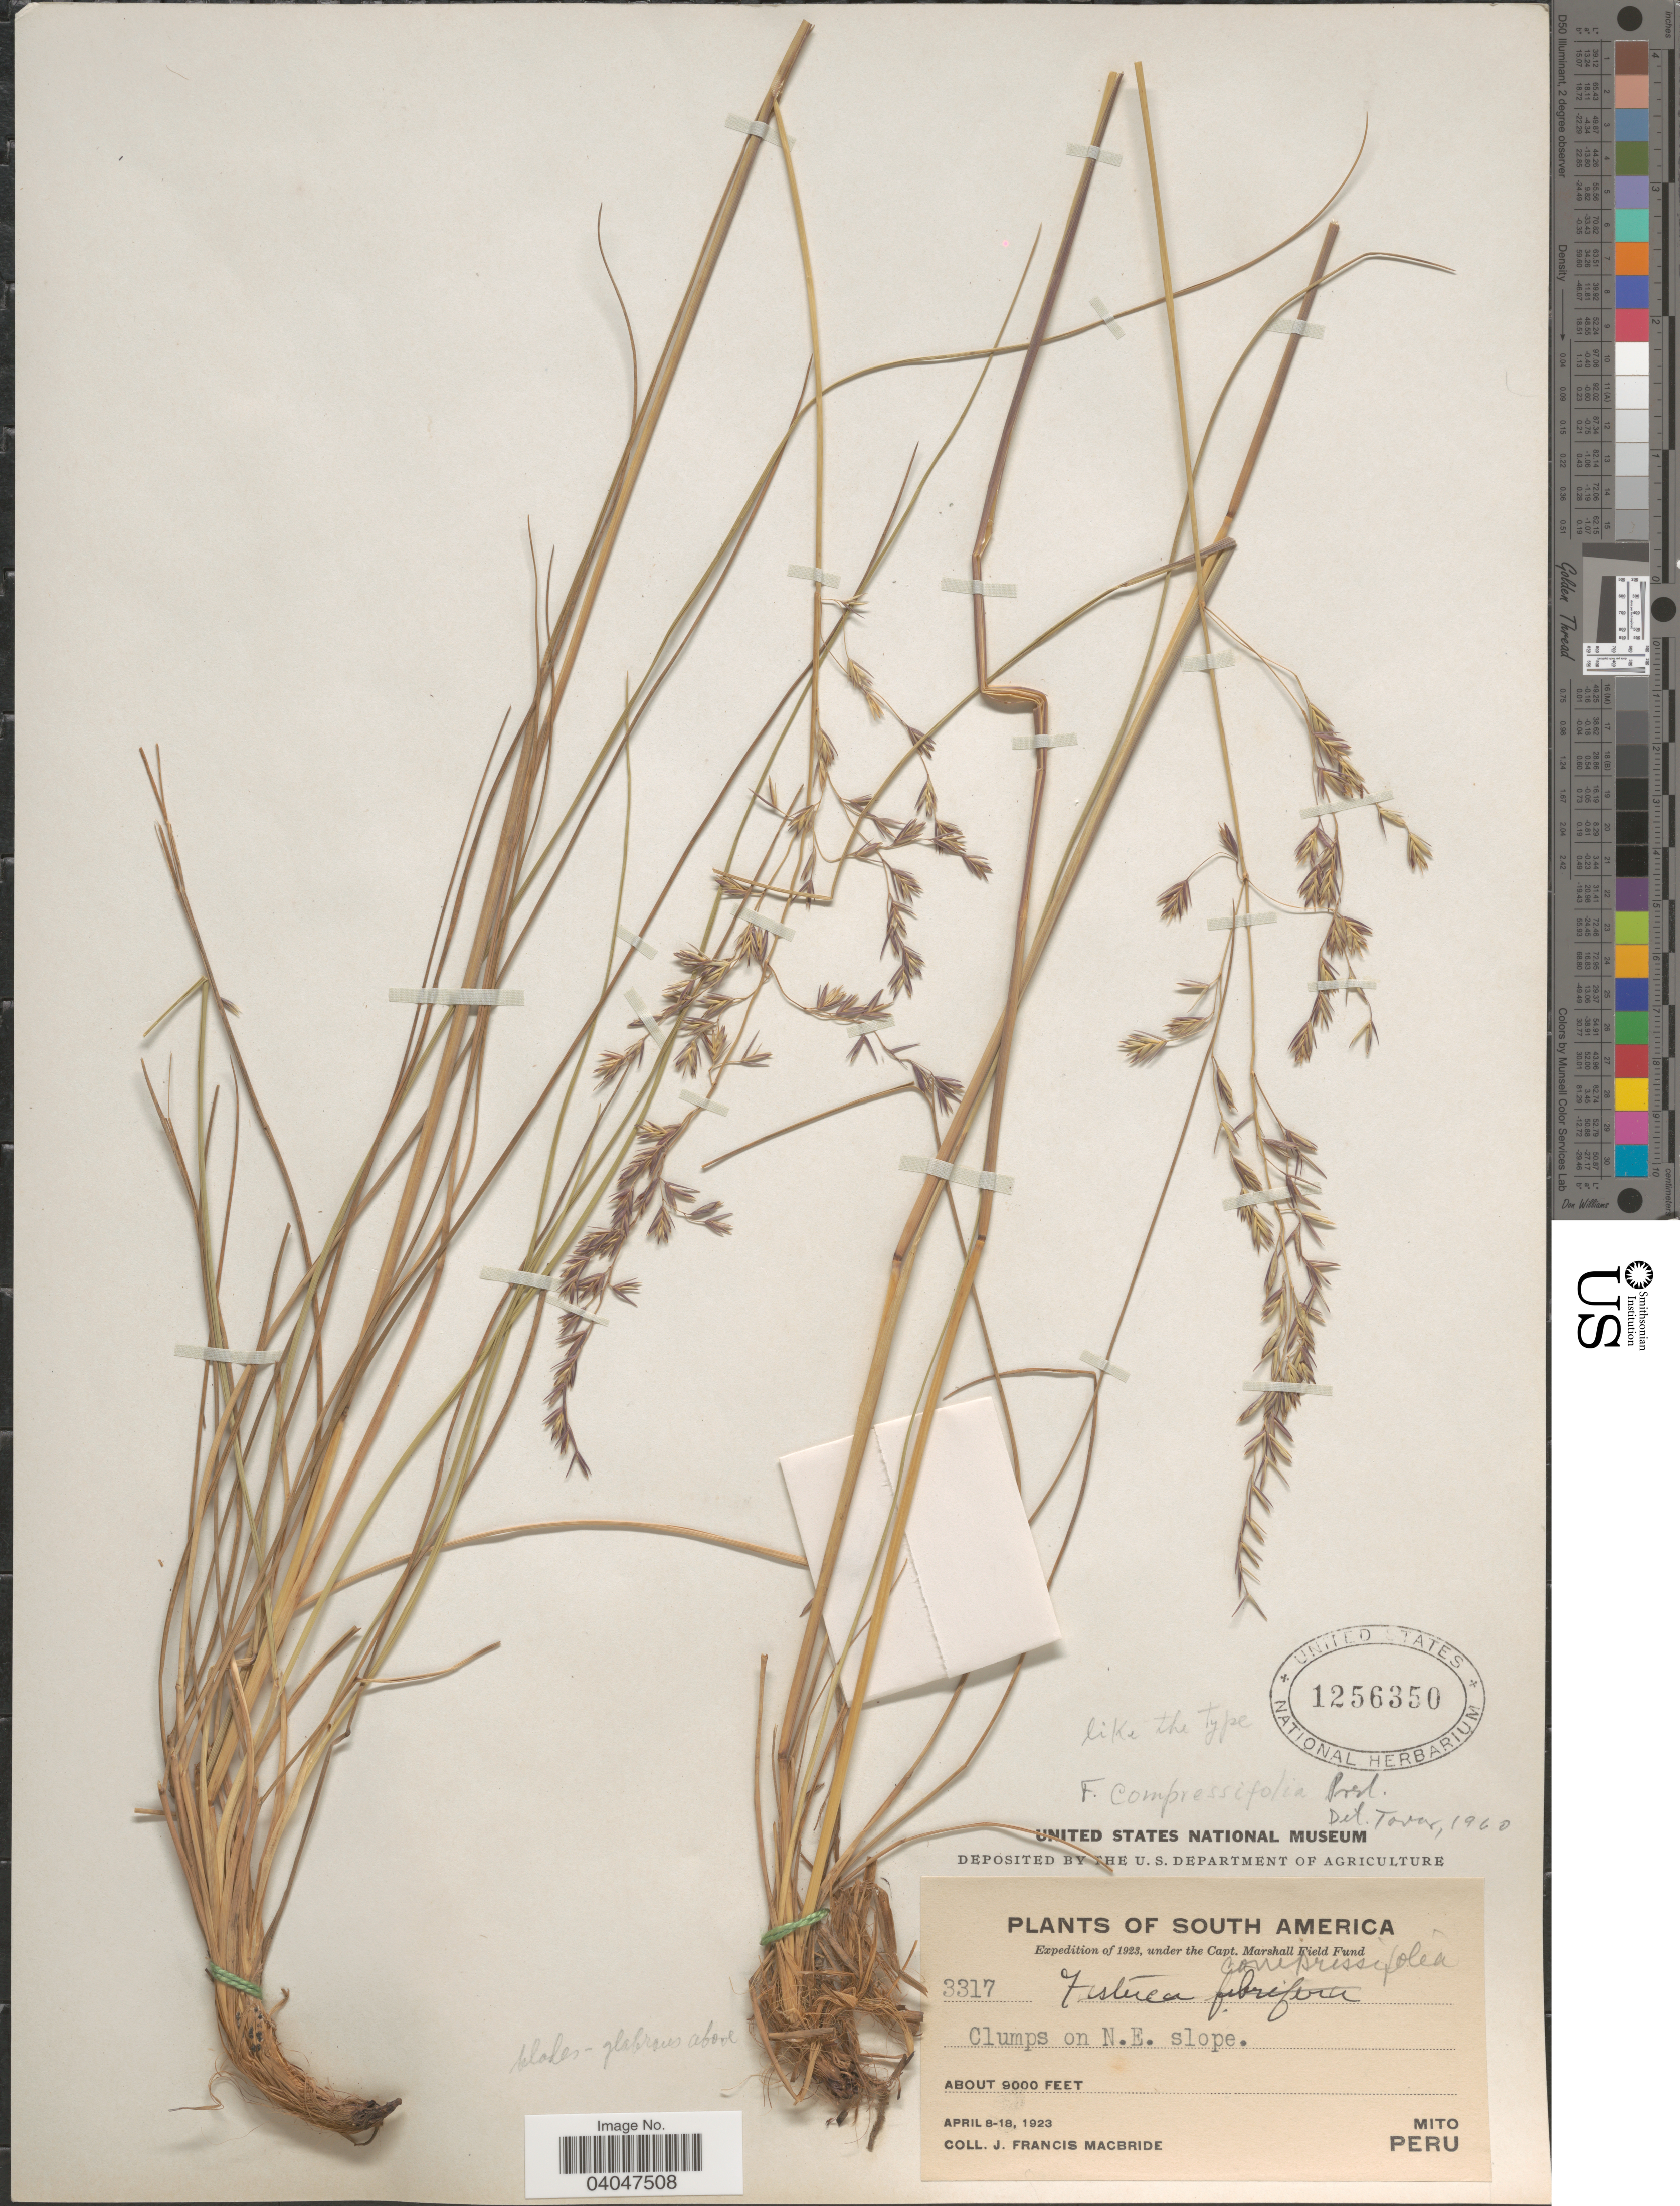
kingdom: Plantae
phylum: Tracheophyta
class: Liliopsida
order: Poales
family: Poaceae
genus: Festuca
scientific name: Festuca compressifolia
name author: J. Presl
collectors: J. F. Macbride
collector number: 3317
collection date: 1923-04-08/1923-04-18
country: Peru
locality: On N.E. slope. Mito.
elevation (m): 2743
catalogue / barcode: US 1256350